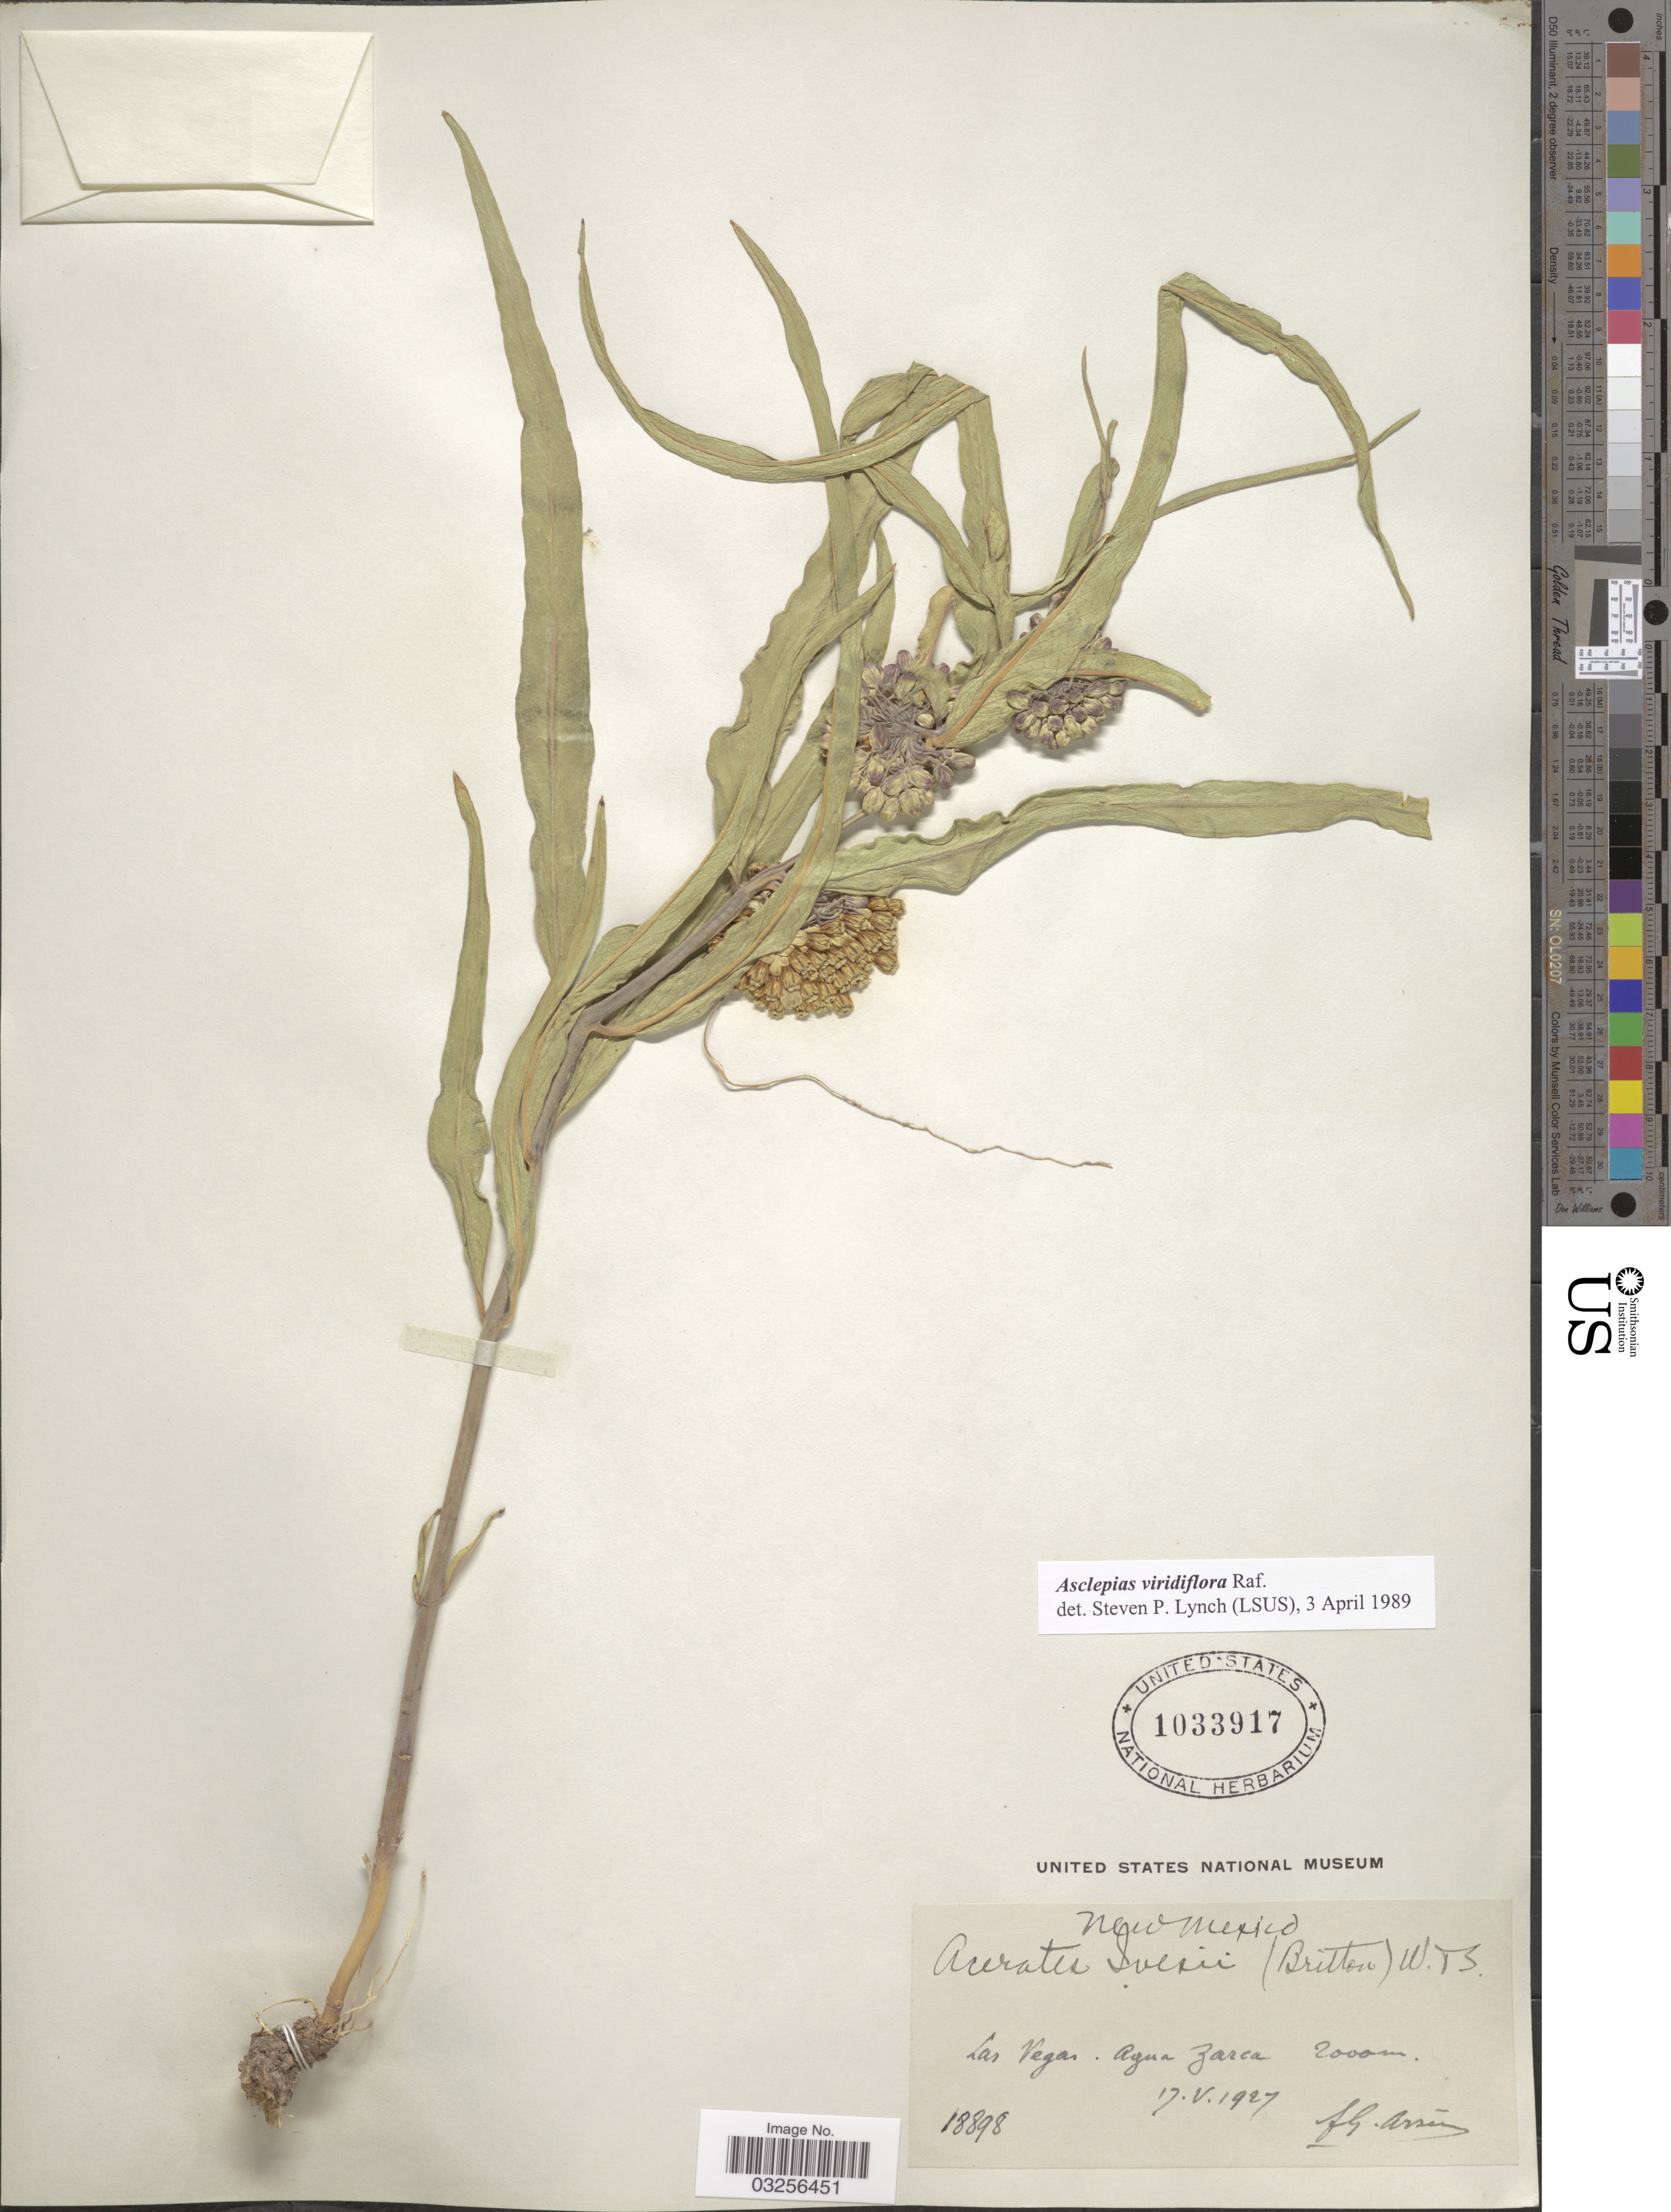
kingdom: Plantae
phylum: Tracheophyta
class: Magnoliopsida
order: Gentianales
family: Apocynaceae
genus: Asclepias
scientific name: Asclepias viridiflora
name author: Raf.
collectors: Bro. G. Arsène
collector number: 18898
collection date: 1927-05-17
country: United States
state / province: New Mexico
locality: Las Vegas. Agua Zarca.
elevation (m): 2000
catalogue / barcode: US 1033917